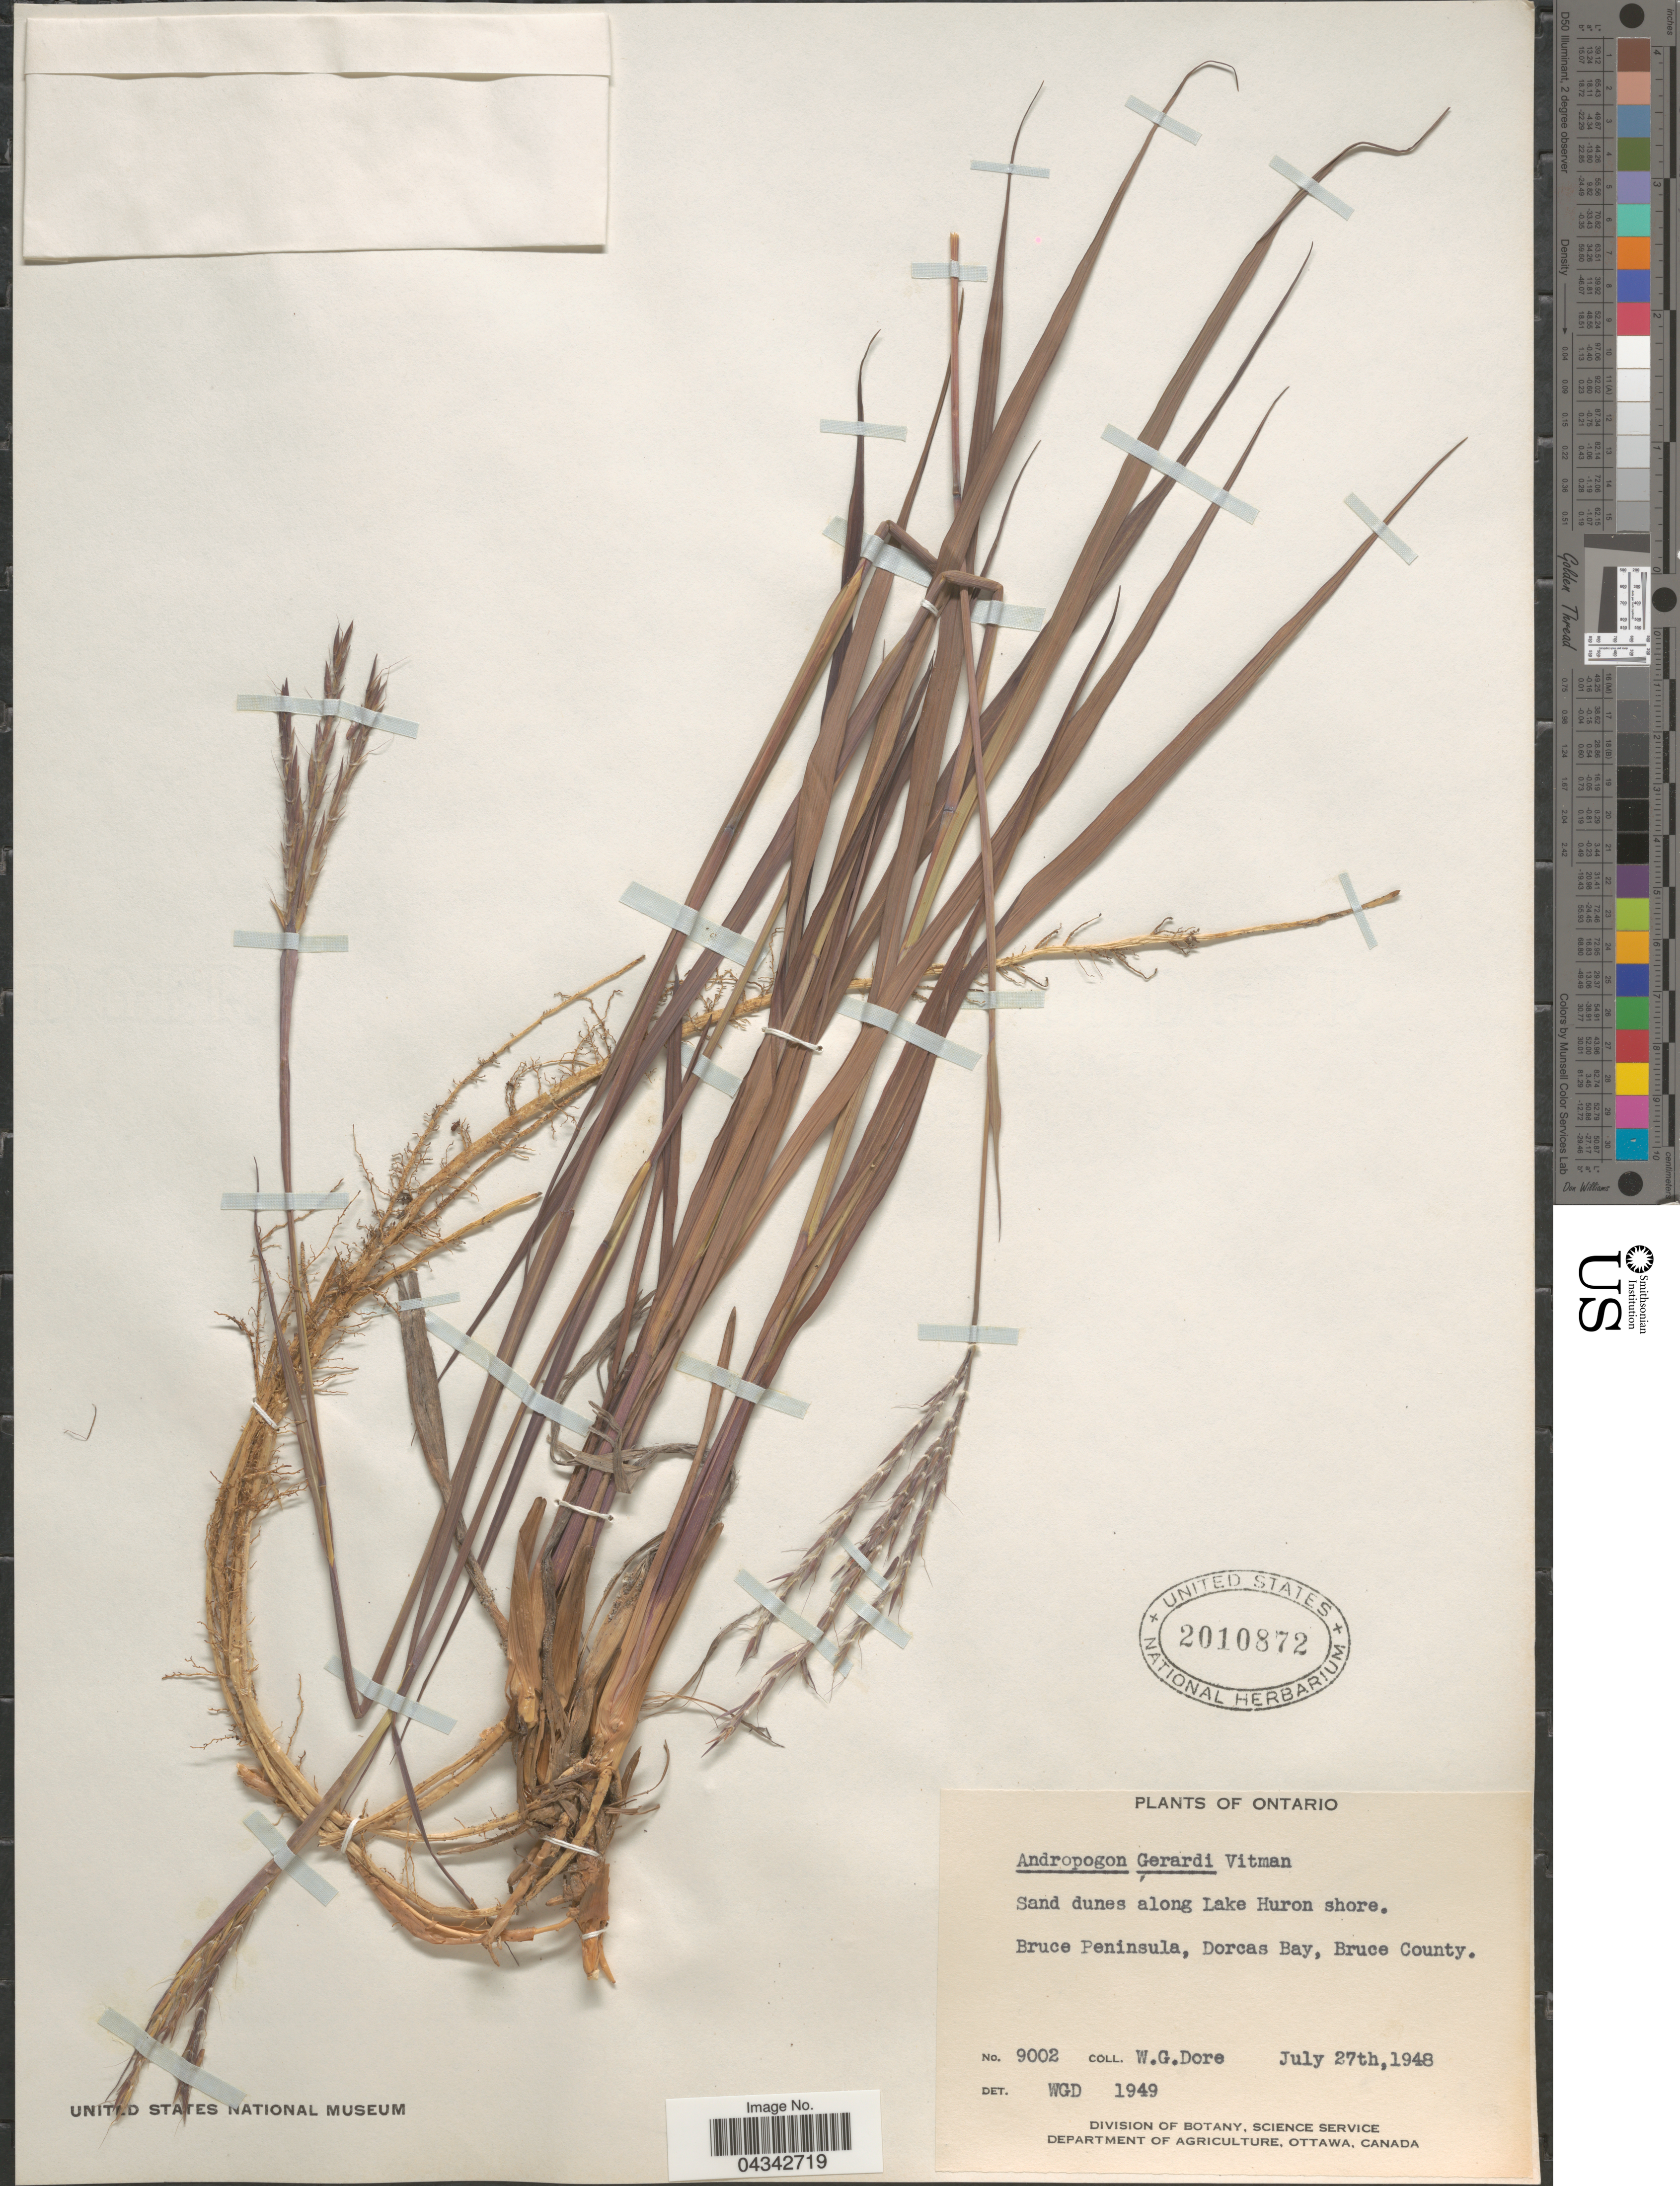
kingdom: Plantae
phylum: Tracheophyta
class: Liliopsida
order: Poales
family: Poaceae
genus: Andropogon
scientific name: Andropogon gerardii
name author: Vitman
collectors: W. Dore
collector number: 9002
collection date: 1948-07-27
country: Canada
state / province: Ontario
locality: Along Lake Huron shore. Bruce Peninsula, Dorcas Bay, Bruce County.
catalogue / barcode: US 2010872